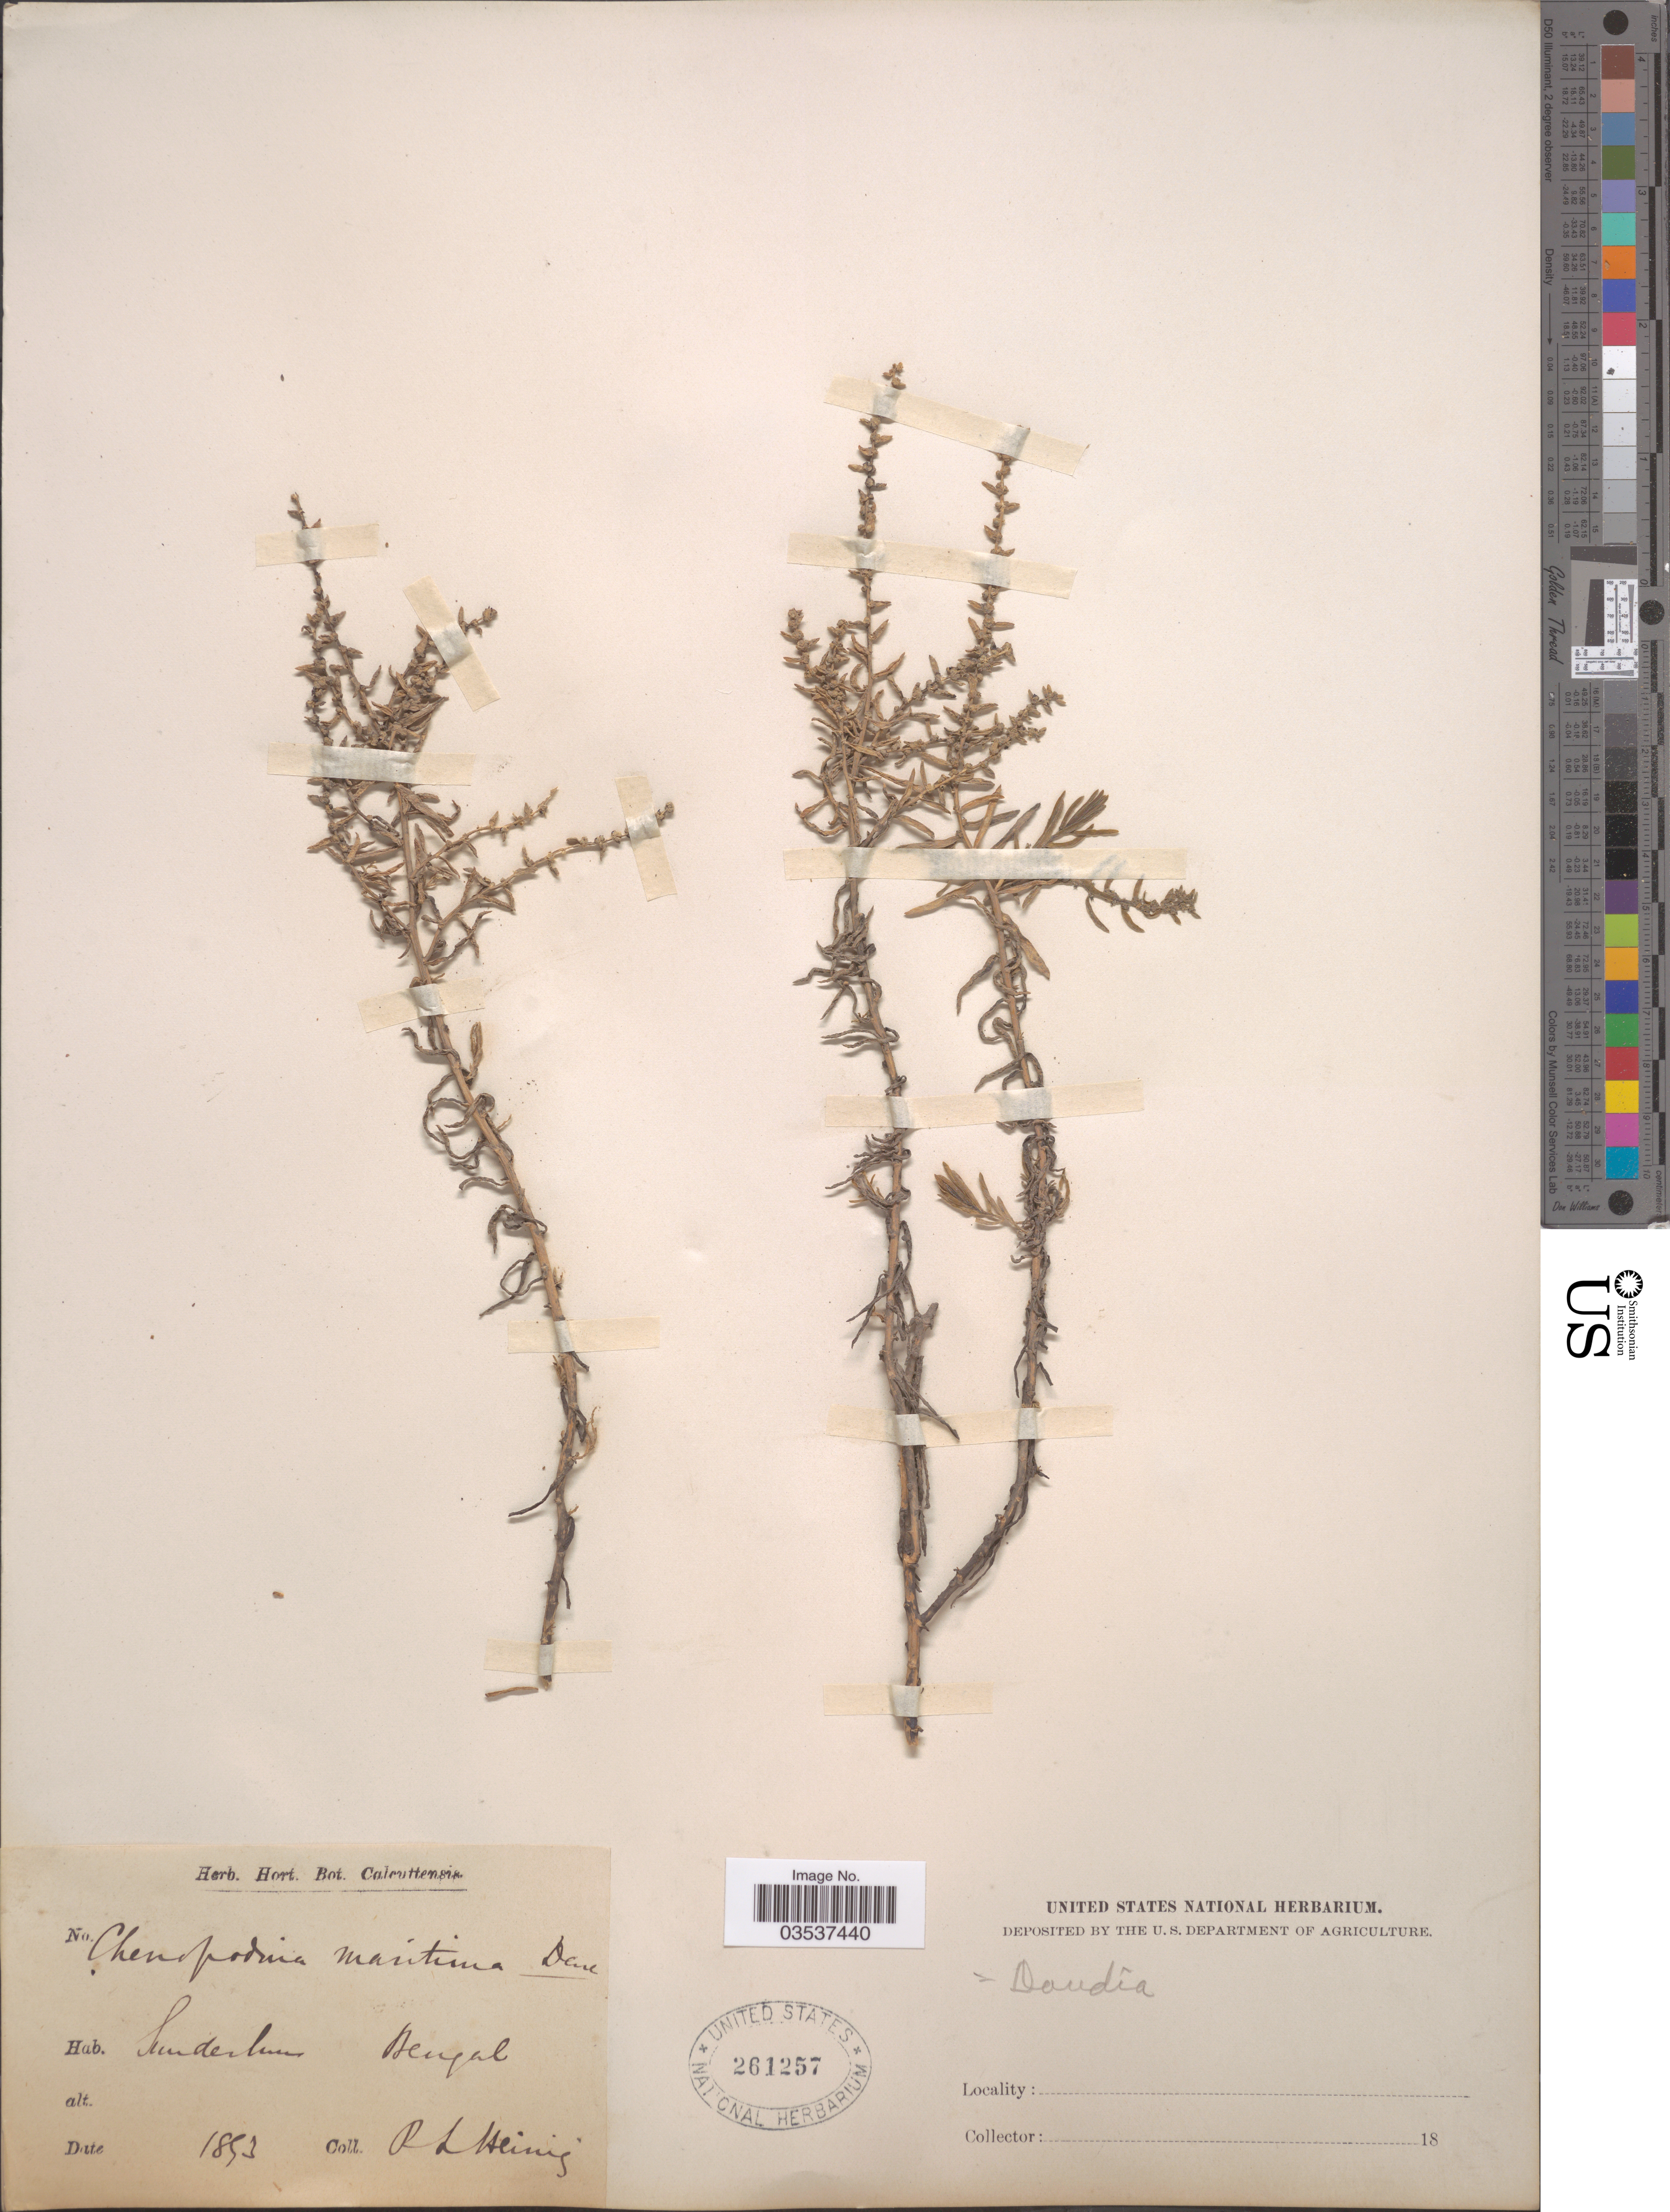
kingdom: Plantae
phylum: Tracheophyta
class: Magnoliopsida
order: Caryophyllales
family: Amaranthaceae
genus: Suaeda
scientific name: Suaeda maritima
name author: (L.) Dumort.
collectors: R. Heinig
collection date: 1893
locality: Sunderbuns Bengal.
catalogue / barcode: US 261257